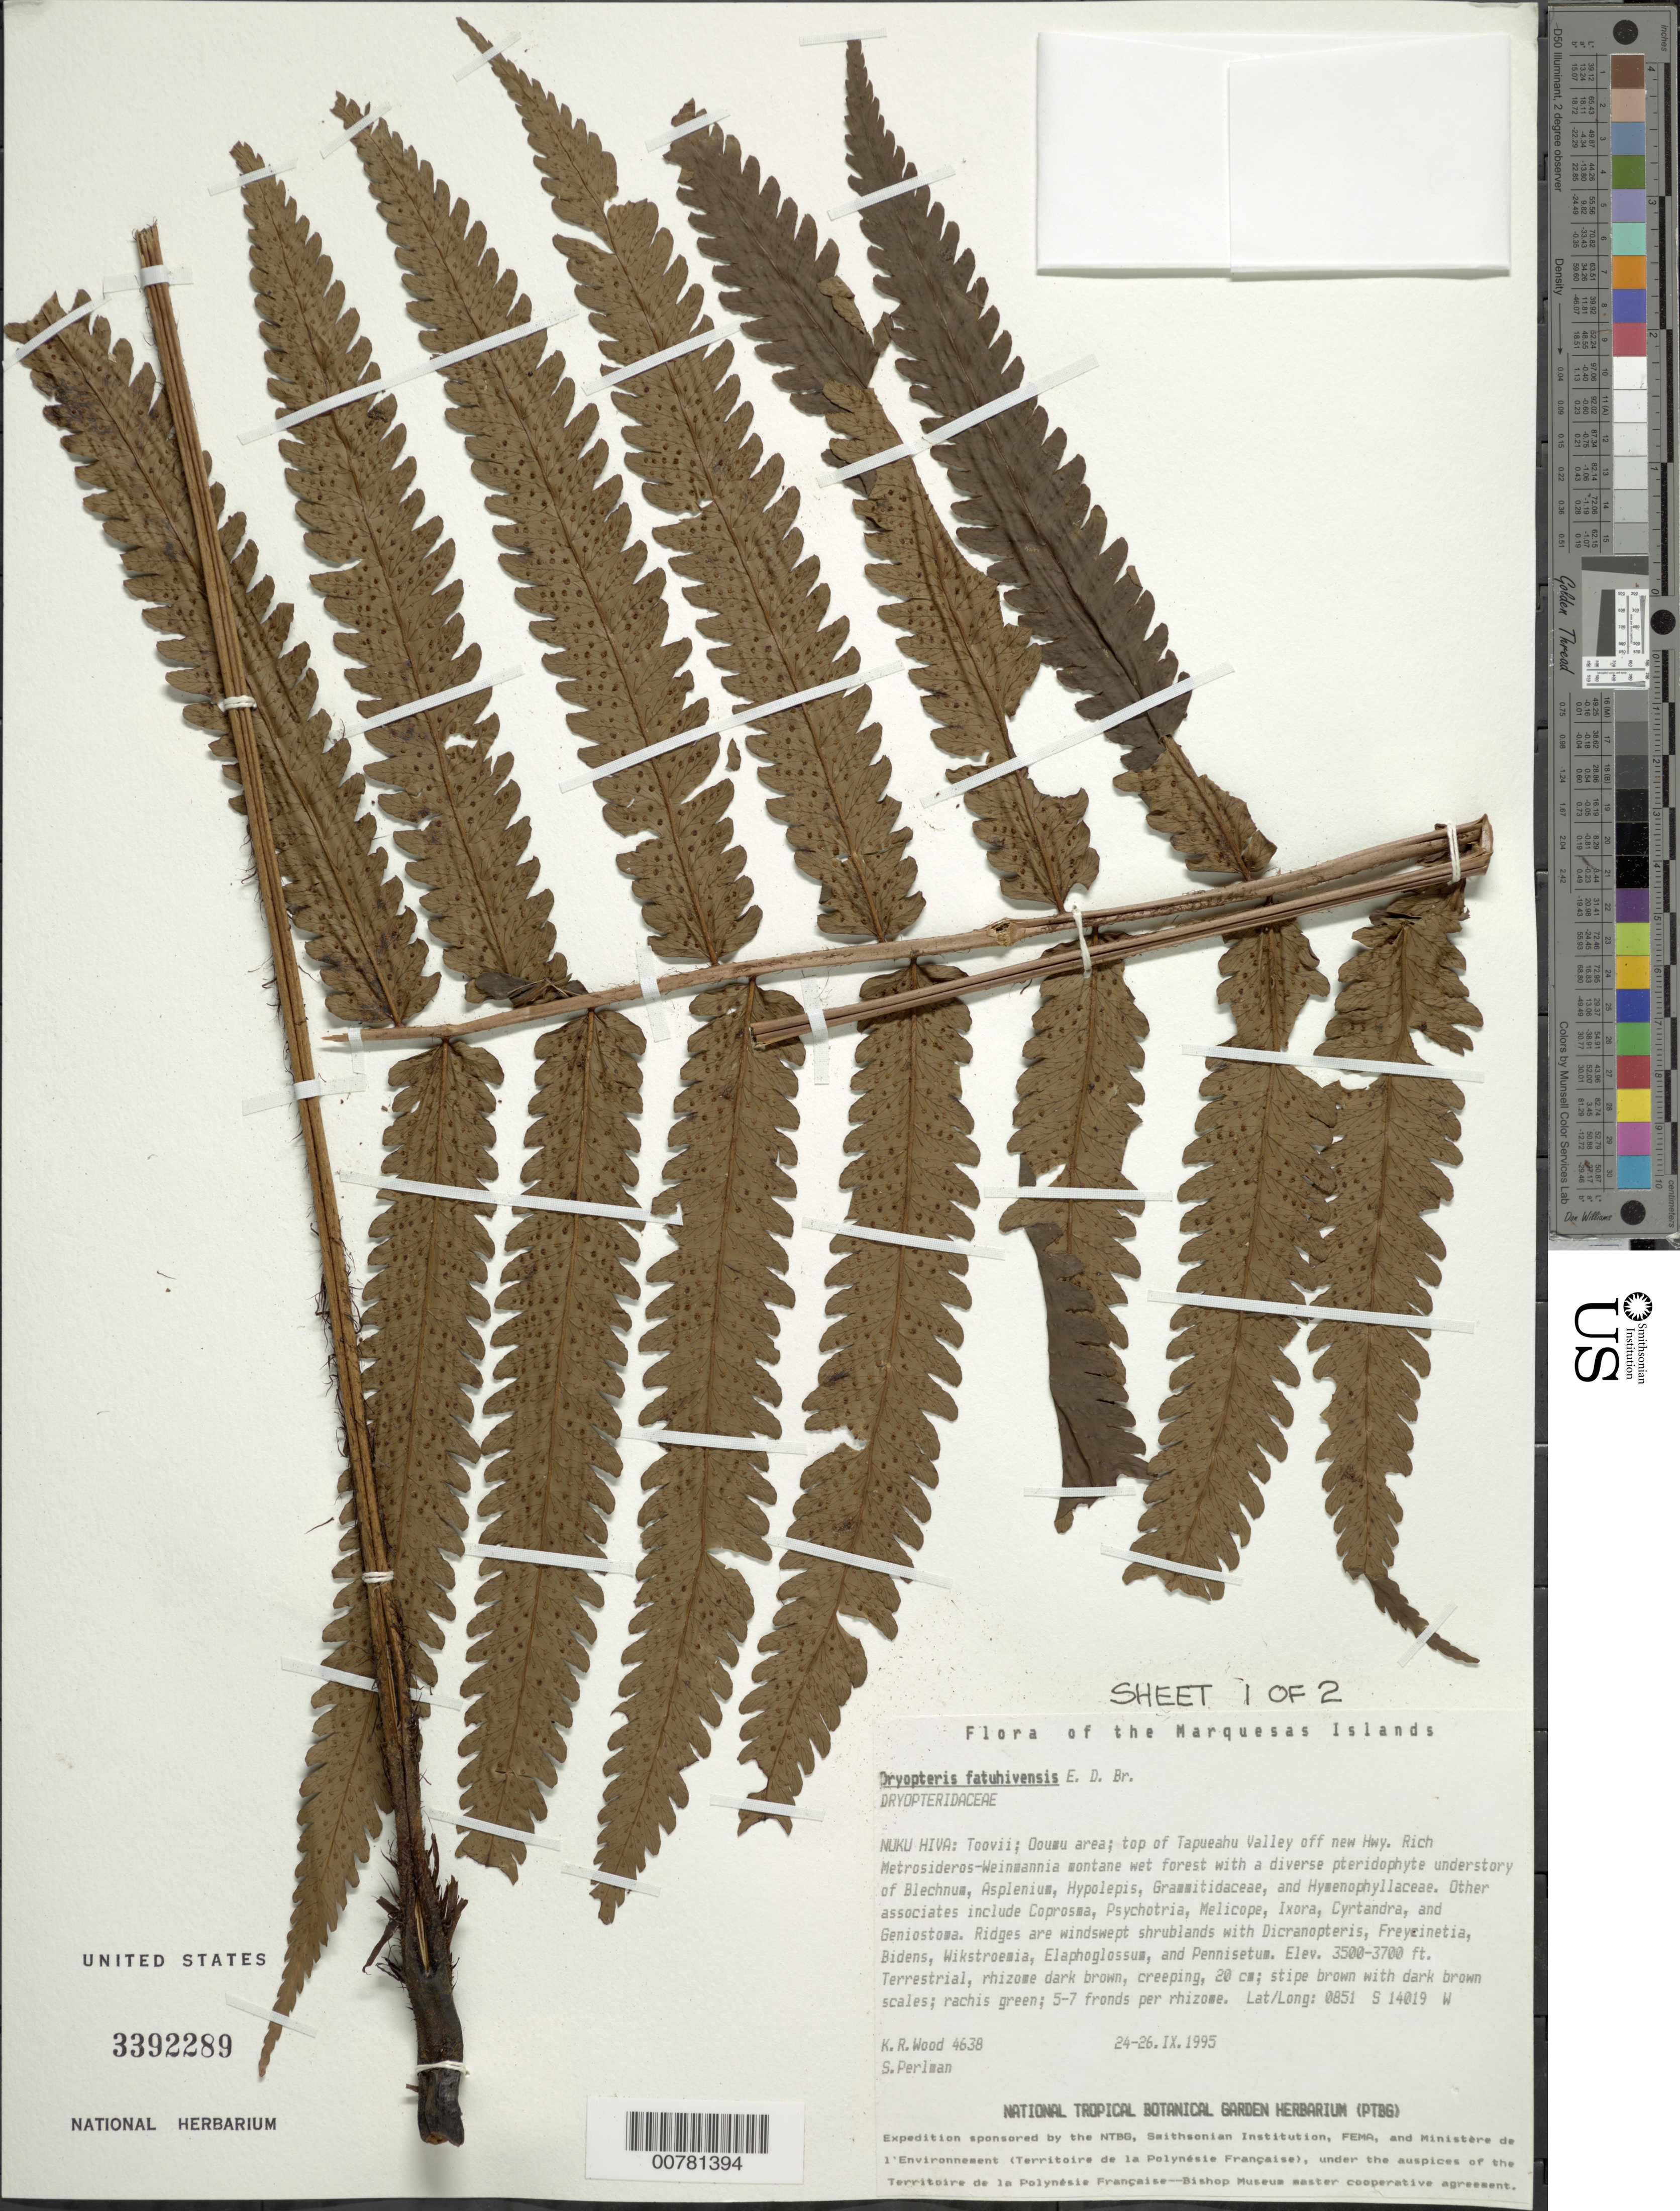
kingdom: Plantae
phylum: Tracheophyta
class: Polypodiopsida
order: Polypodiales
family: Dryopteridaceae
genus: Dryopteris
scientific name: Dryopteris fatuhivensis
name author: E.D. Br.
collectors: K. R. Wood & S. P. Perlman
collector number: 4638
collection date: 1995-09-24/1995-09-26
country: French Polynesia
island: Nuku Hiva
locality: Toovii, Ooumu area, top of Tapueahu Valley off new hwy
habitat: Rich Metrosideros - Weinmannia montane wet forests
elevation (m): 1067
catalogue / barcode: US 3392289